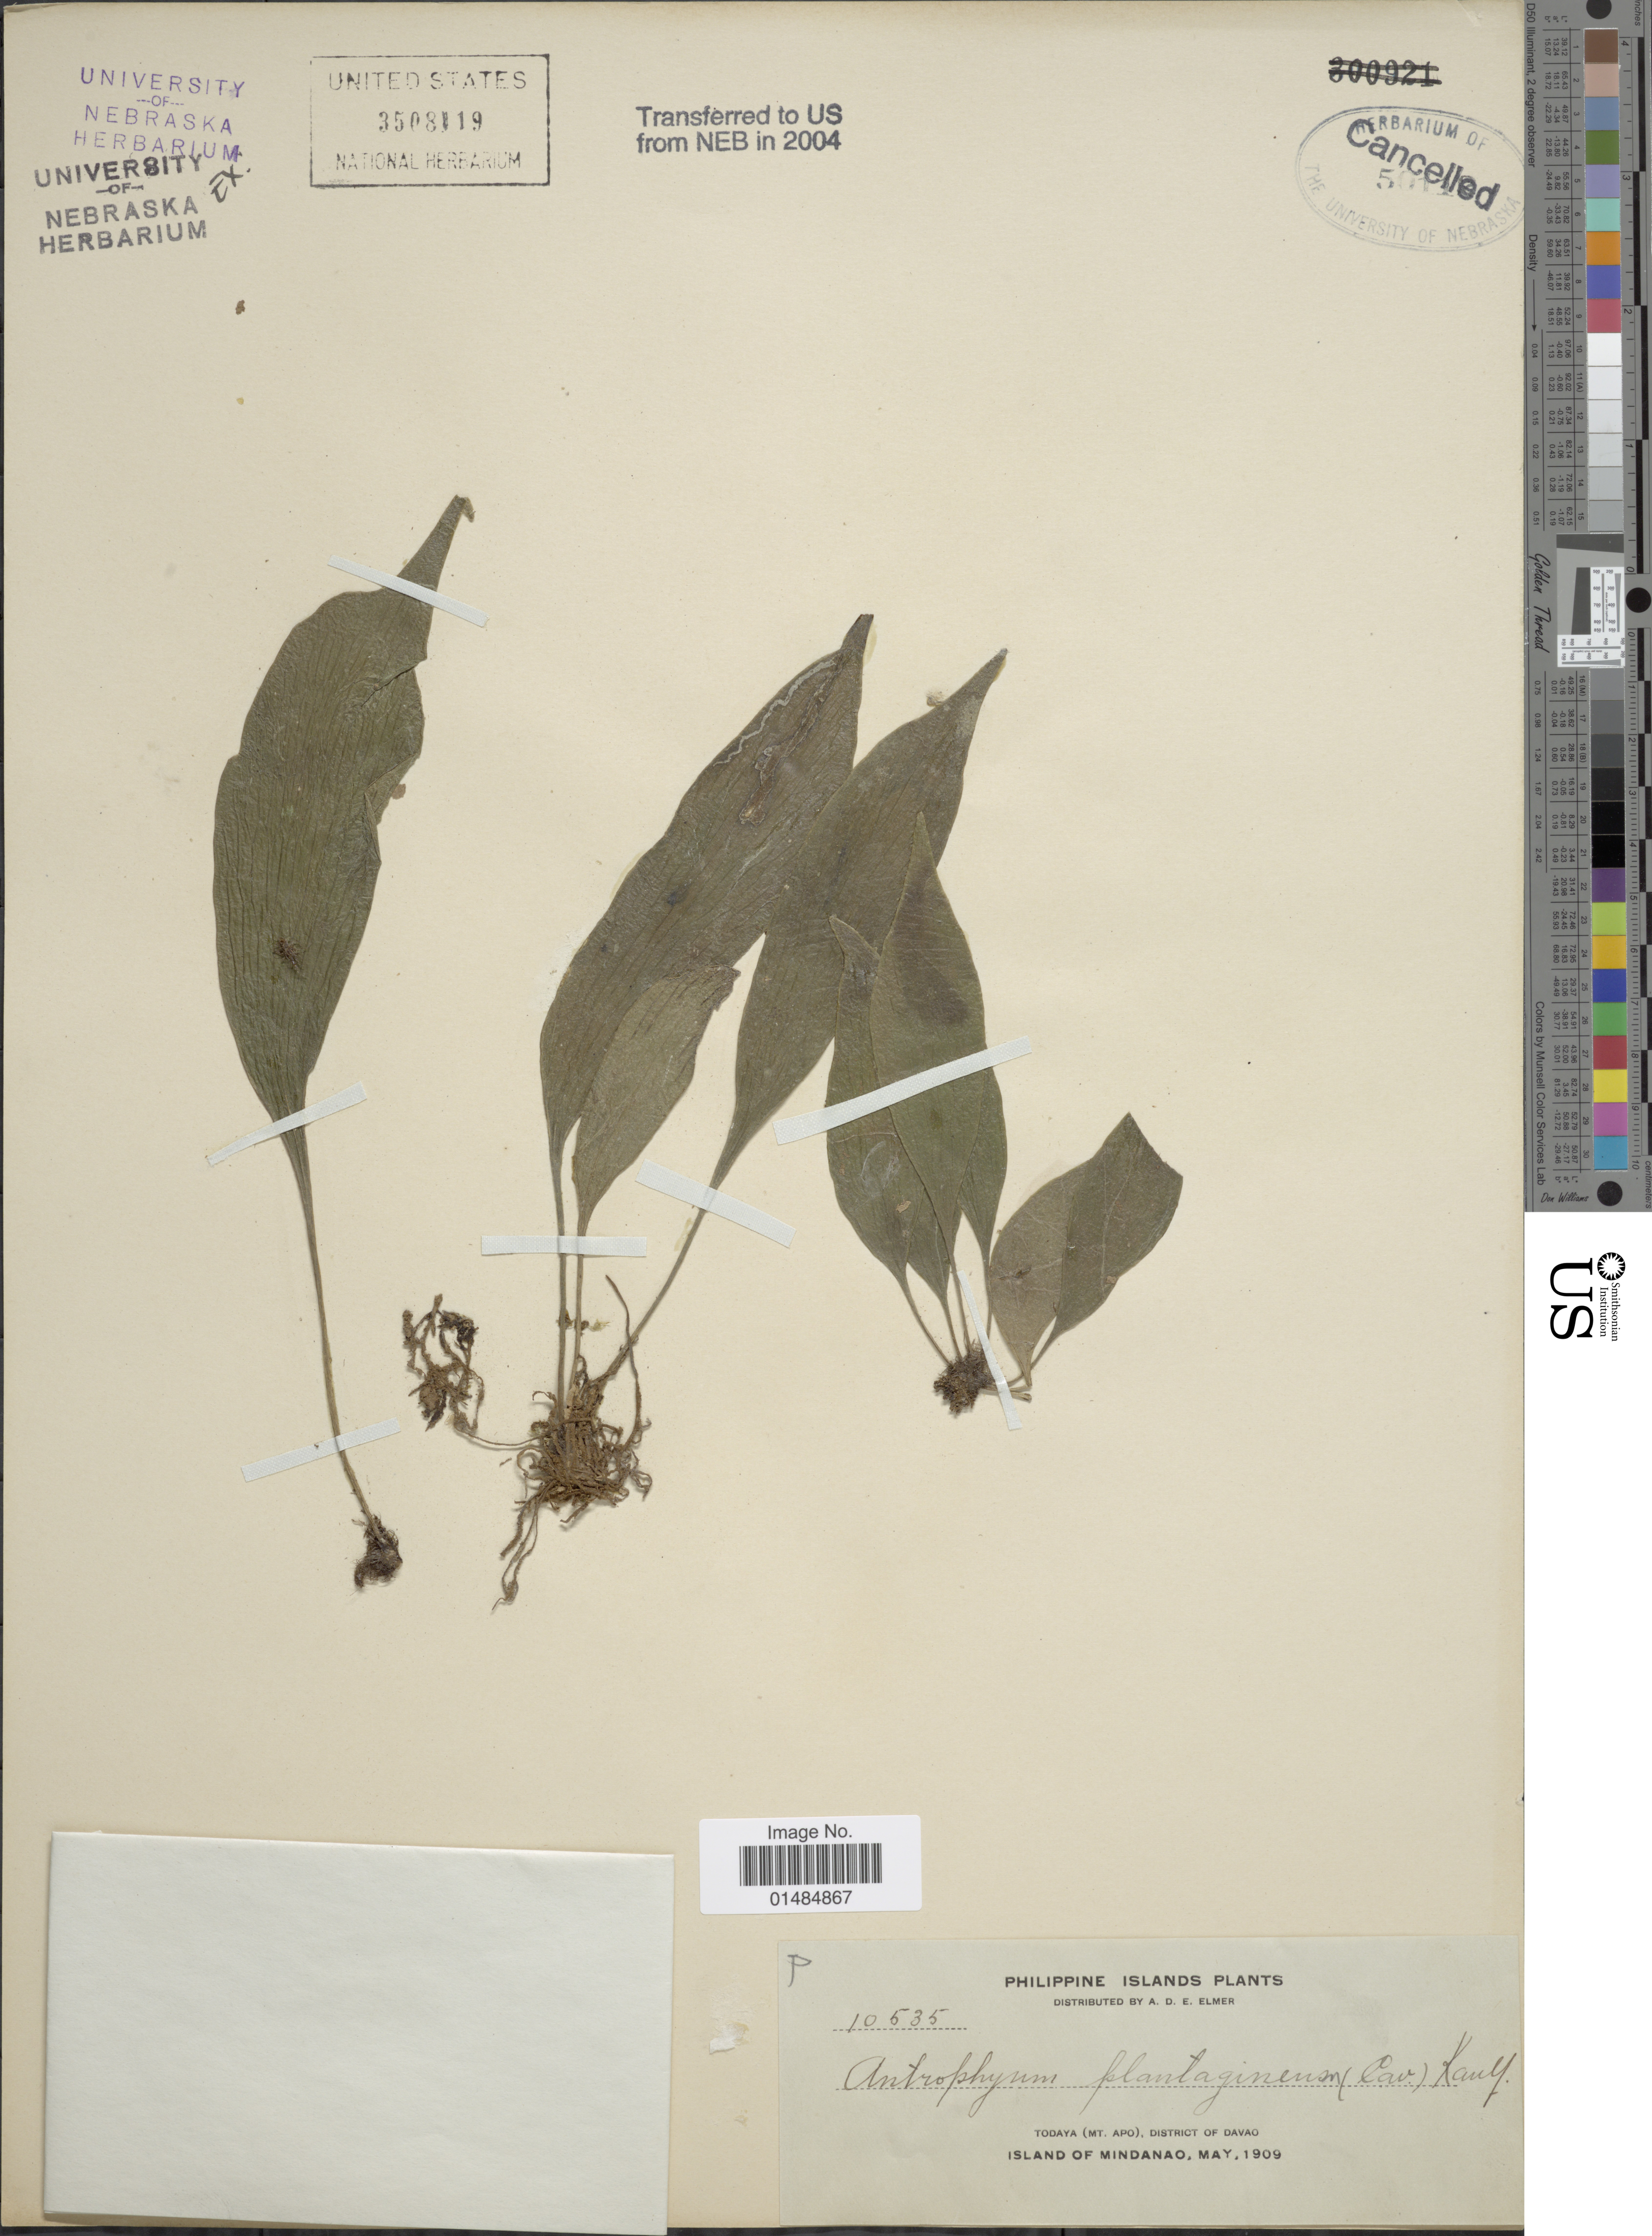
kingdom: Plantae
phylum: Tracheophyta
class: Polypodiopsida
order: Polypodiales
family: Pteridaceae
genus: Antrophyum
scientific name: Antrophyum plantagineum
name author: (Cav.) Kaulf.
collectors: A. D. E. Elmer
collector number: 10535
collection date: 1909-05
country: Philippines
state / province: Davao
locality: Todaya (Mt. Apo), District of Davao, Island of Mindanao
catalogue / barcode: US 3508119